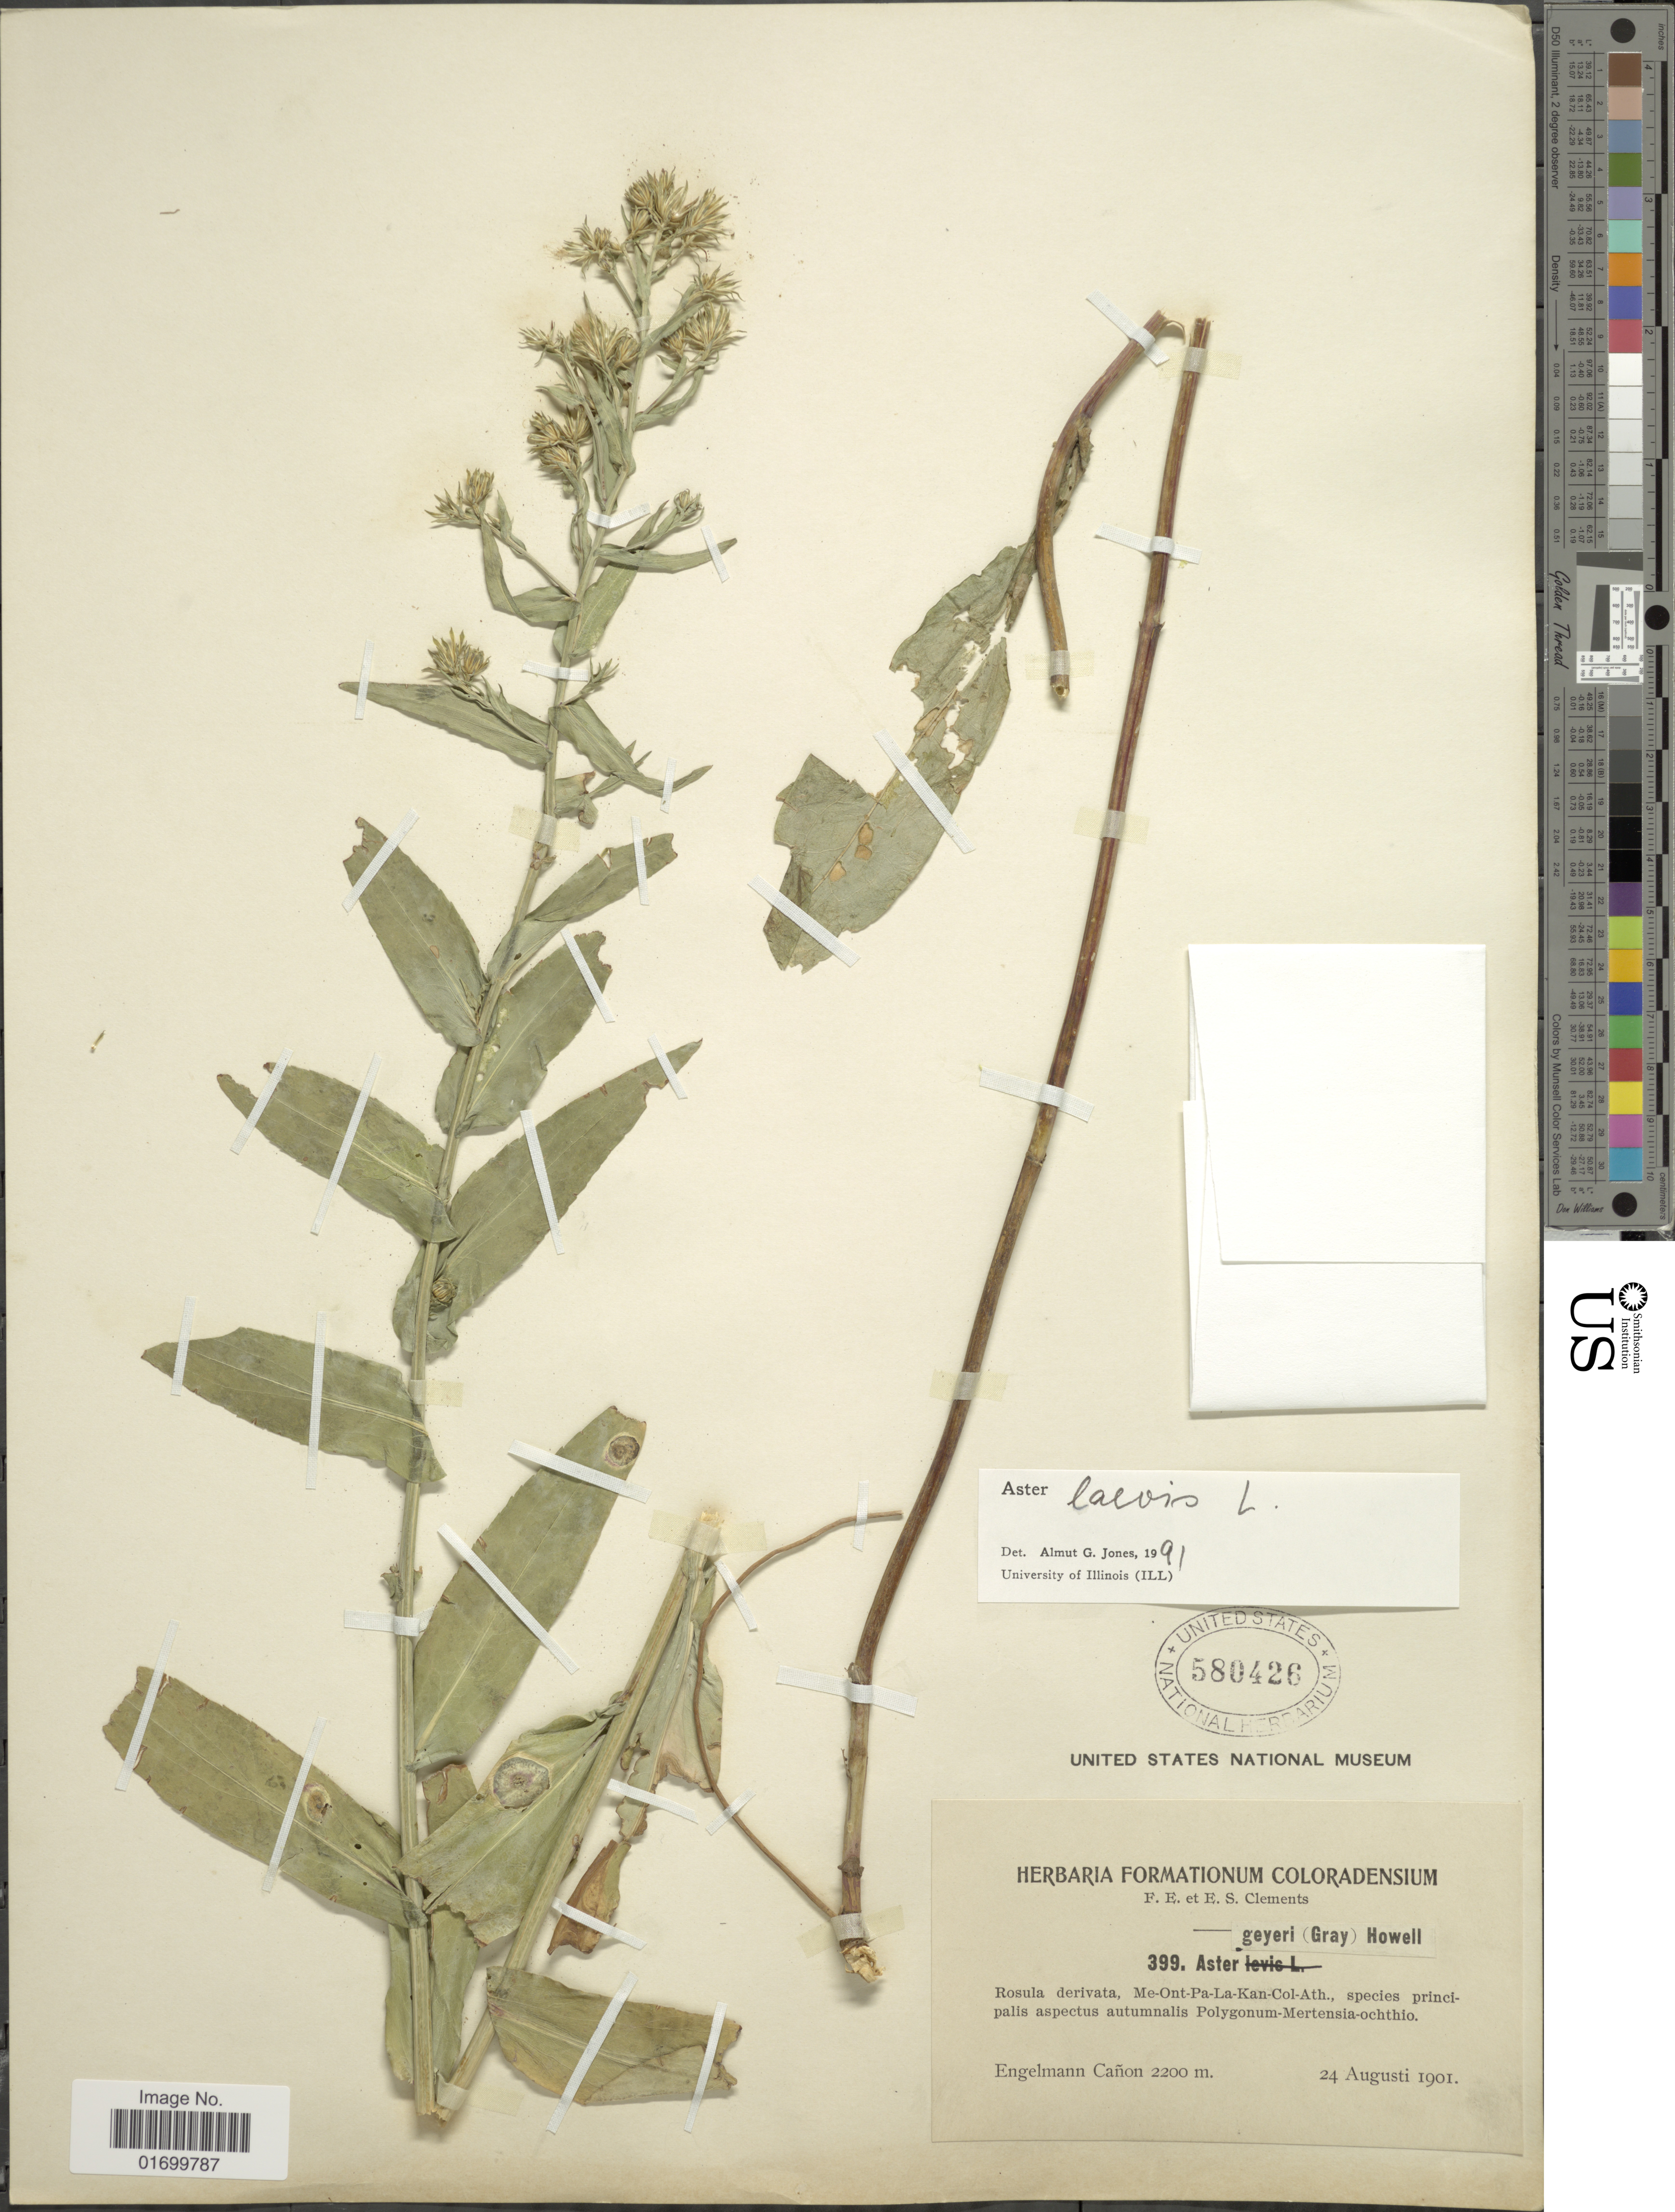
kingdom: Plantae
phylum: Tracheophyta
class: Magnoliopsida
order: Asterales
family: Asteraceae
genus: Symphyotrichum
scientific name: Symphyotrichum laeve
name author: (L.) Á. Löve & D. Löve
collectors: F. E. Clements & E. S. Clements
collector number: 399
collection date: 1901-08-24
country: United States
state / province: Colorado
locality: Engelmann Canon.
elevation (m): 2200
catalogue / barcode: US 580426